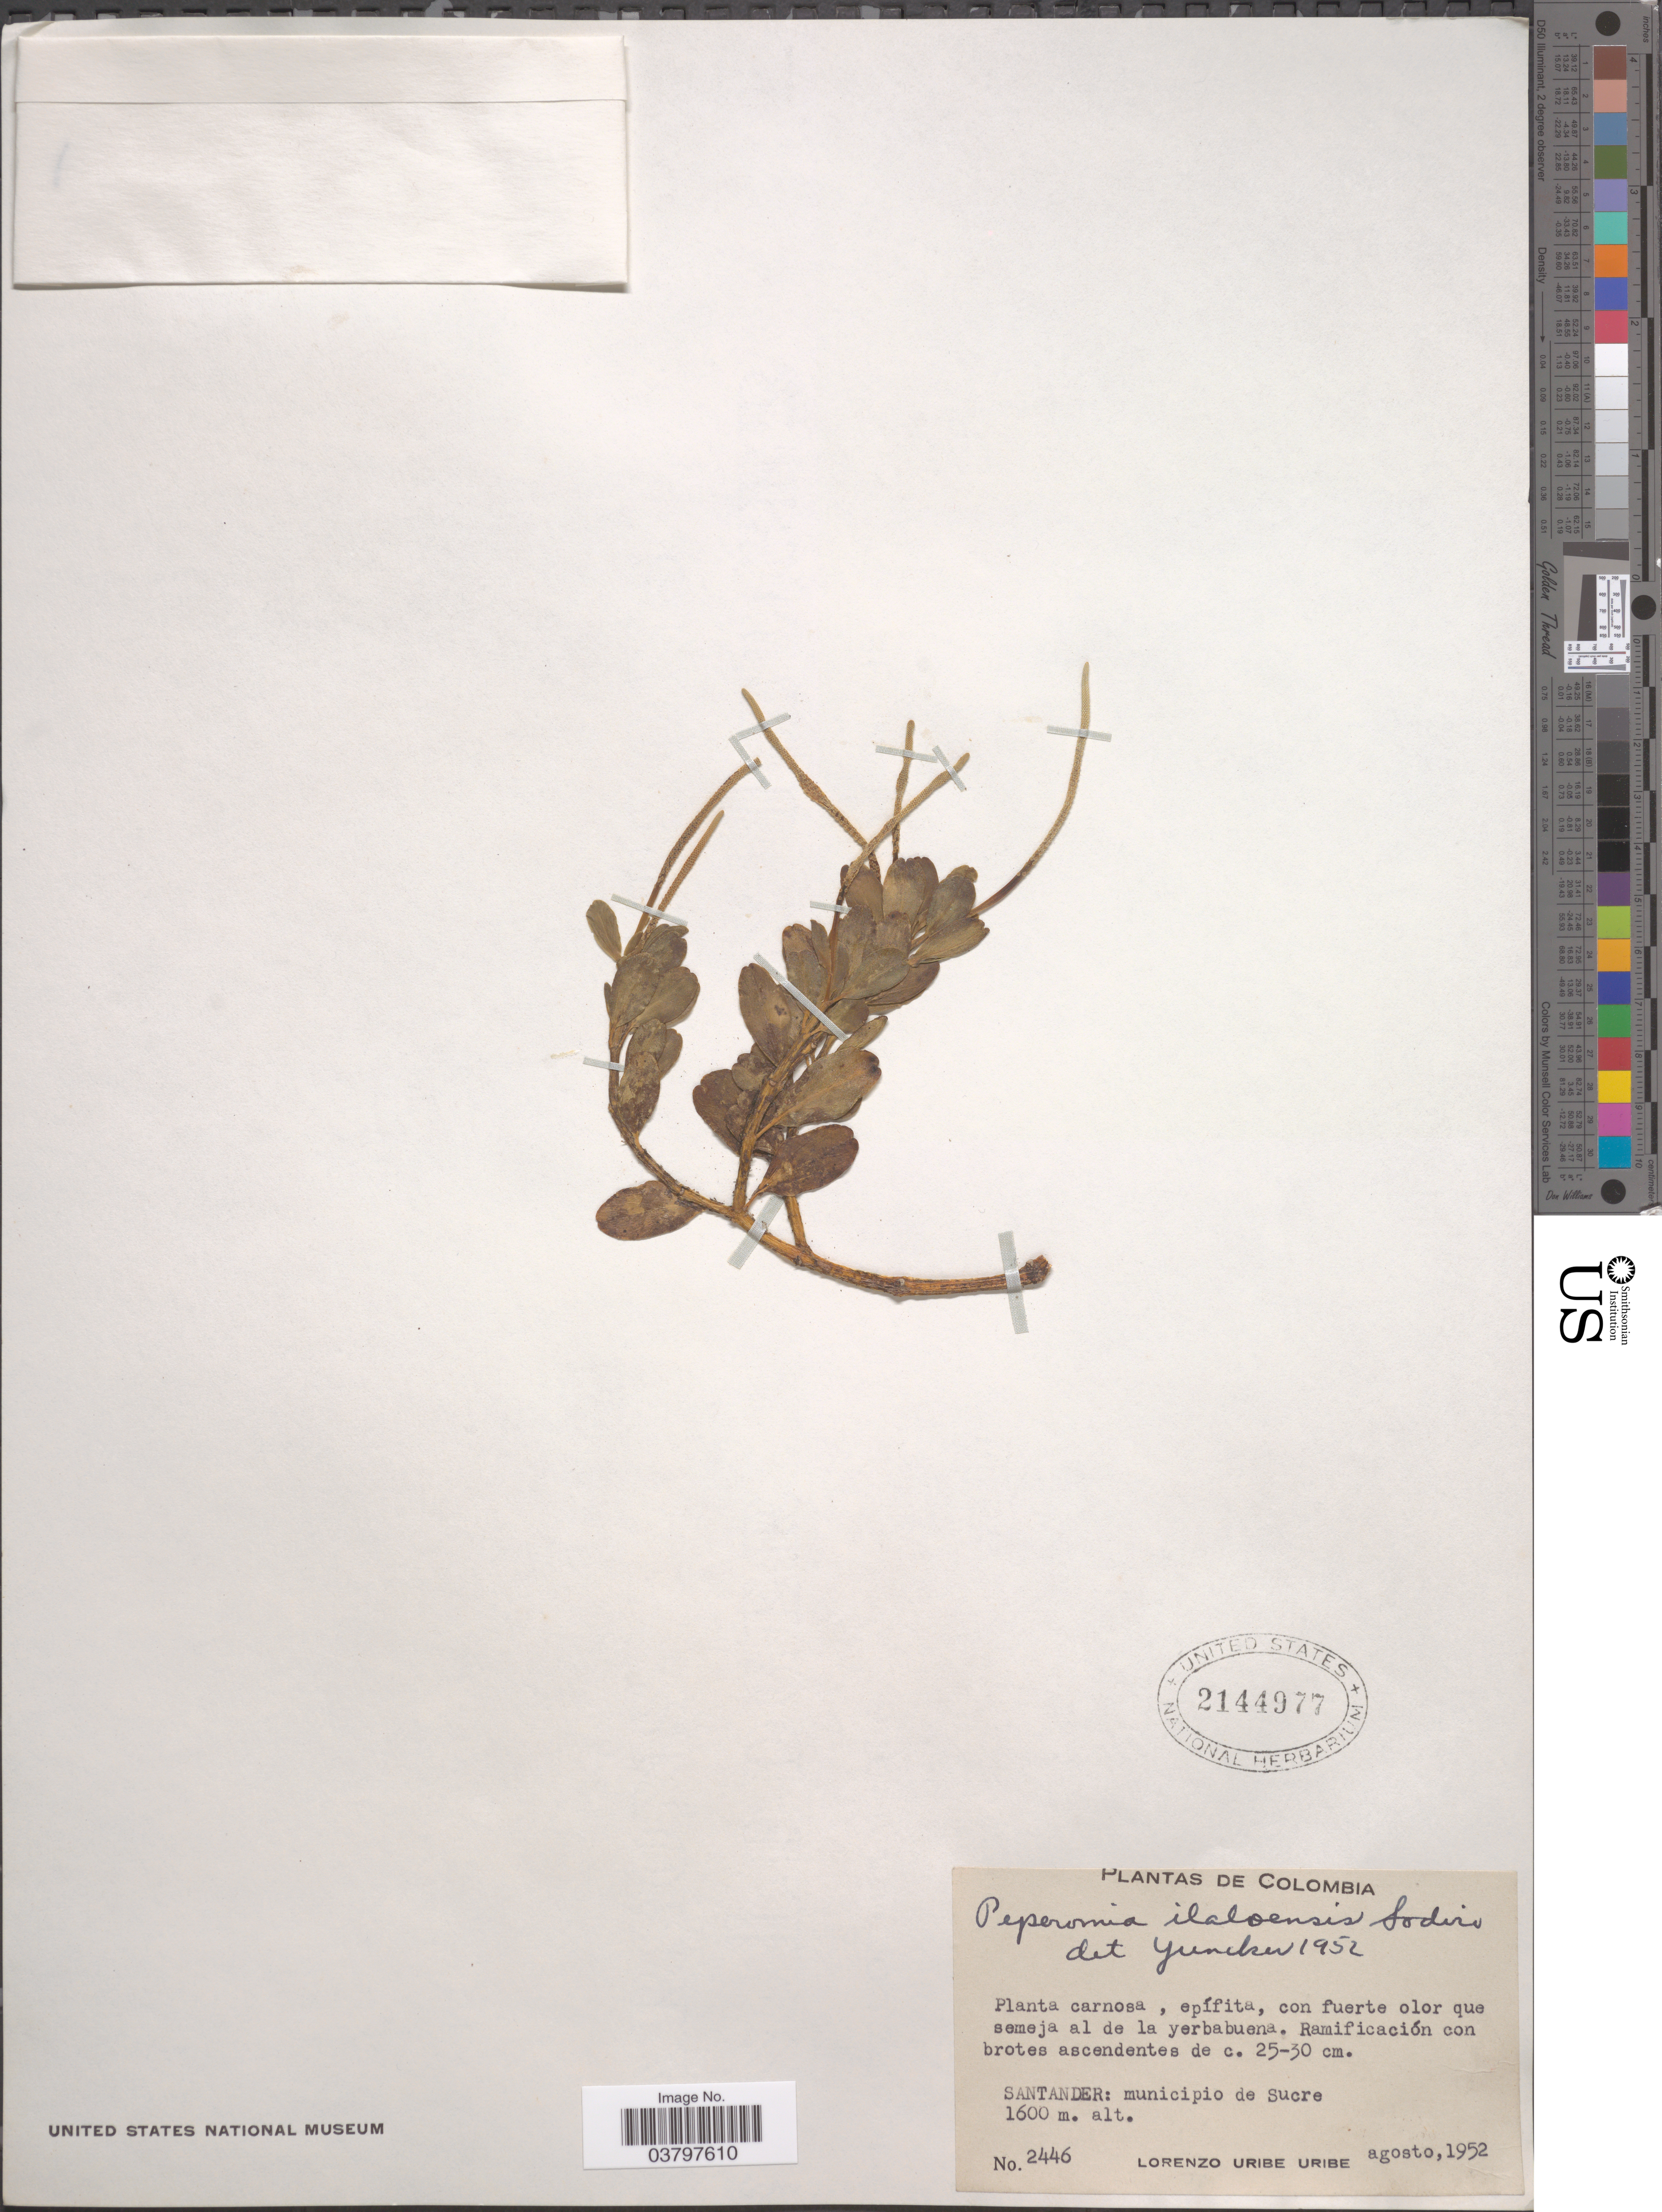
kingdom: Plantae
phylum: Tracheophyta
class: Magnoliopsida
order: Piperales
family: Piperaceae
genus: Peperomia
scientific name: Peperomia ilaloensis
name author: Sodiro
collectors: L. Uribe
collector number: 2446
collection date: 1952-08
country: Colombia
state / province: Santander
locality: Municipio de Sucre.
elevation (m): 1600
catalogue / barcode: US 2144977